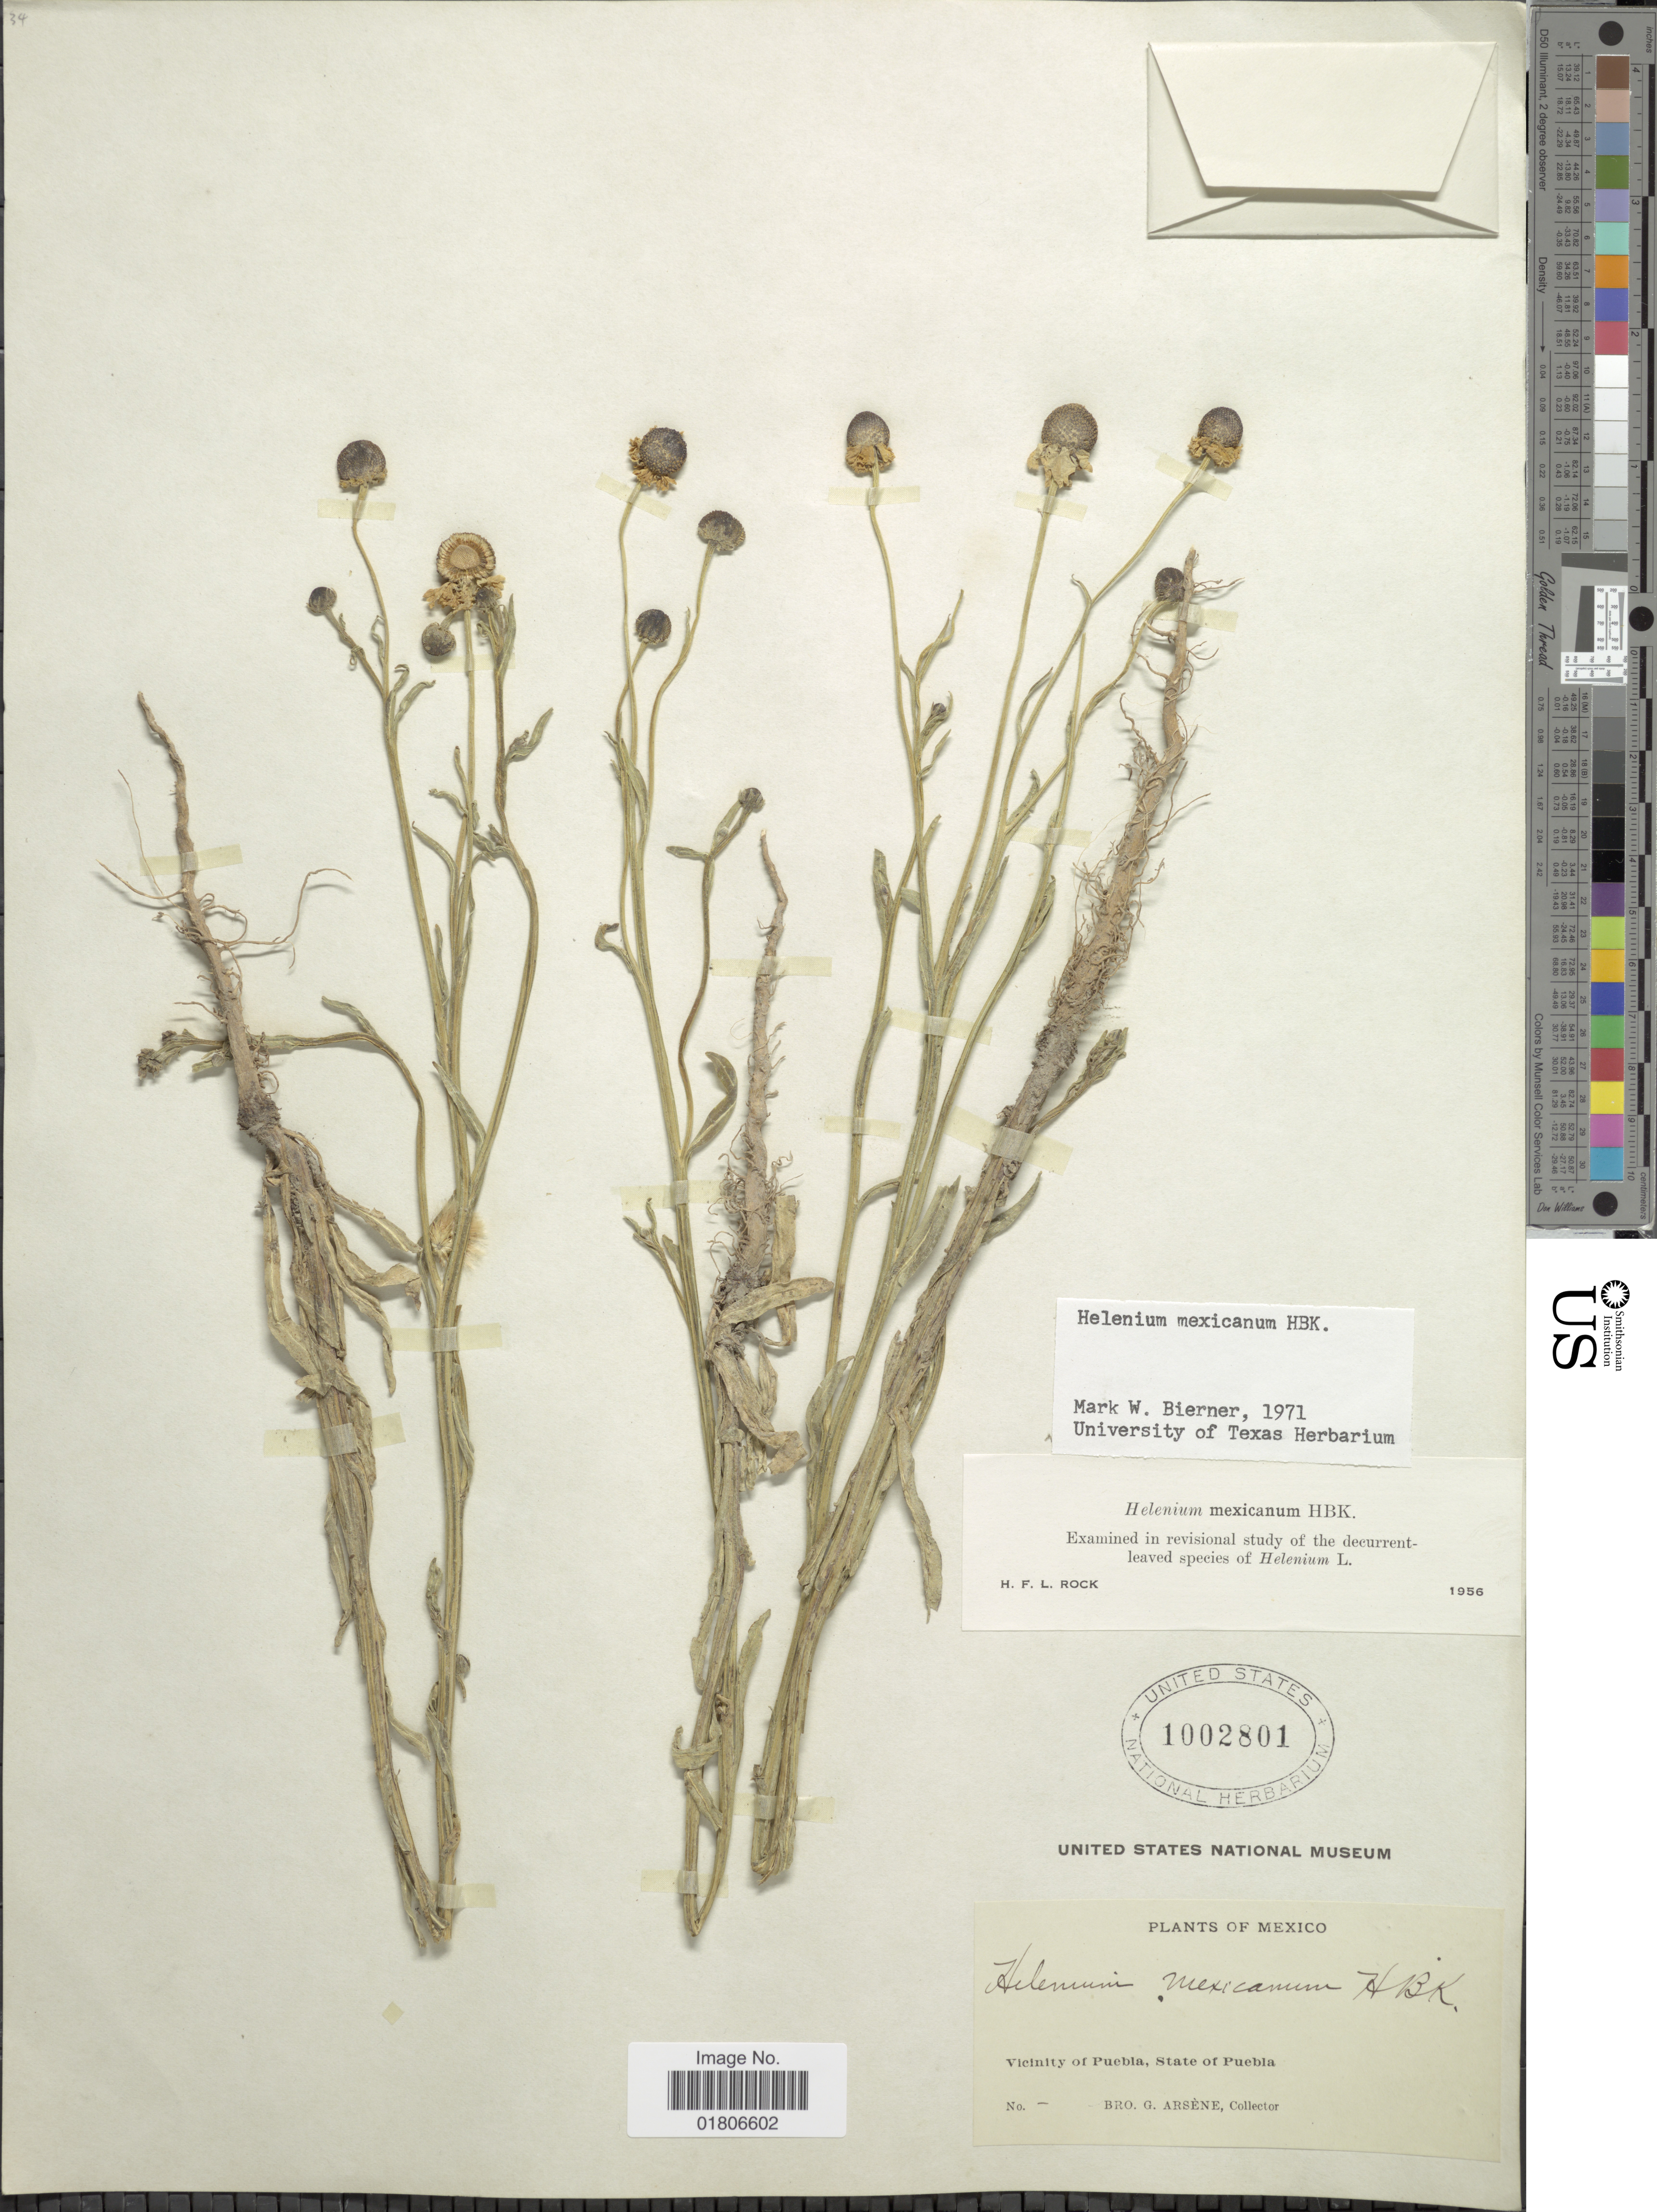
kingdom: Plantae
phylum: Tracheophyta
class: Magnoliopsida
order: Asterales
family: Asteraceae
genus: Helenium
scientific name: Helenium mexicanum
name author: Kunth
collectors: Bro. G. Arsène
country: Mexico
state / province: Puebla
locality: Vicinity of Puebla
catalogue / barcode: US 1002801